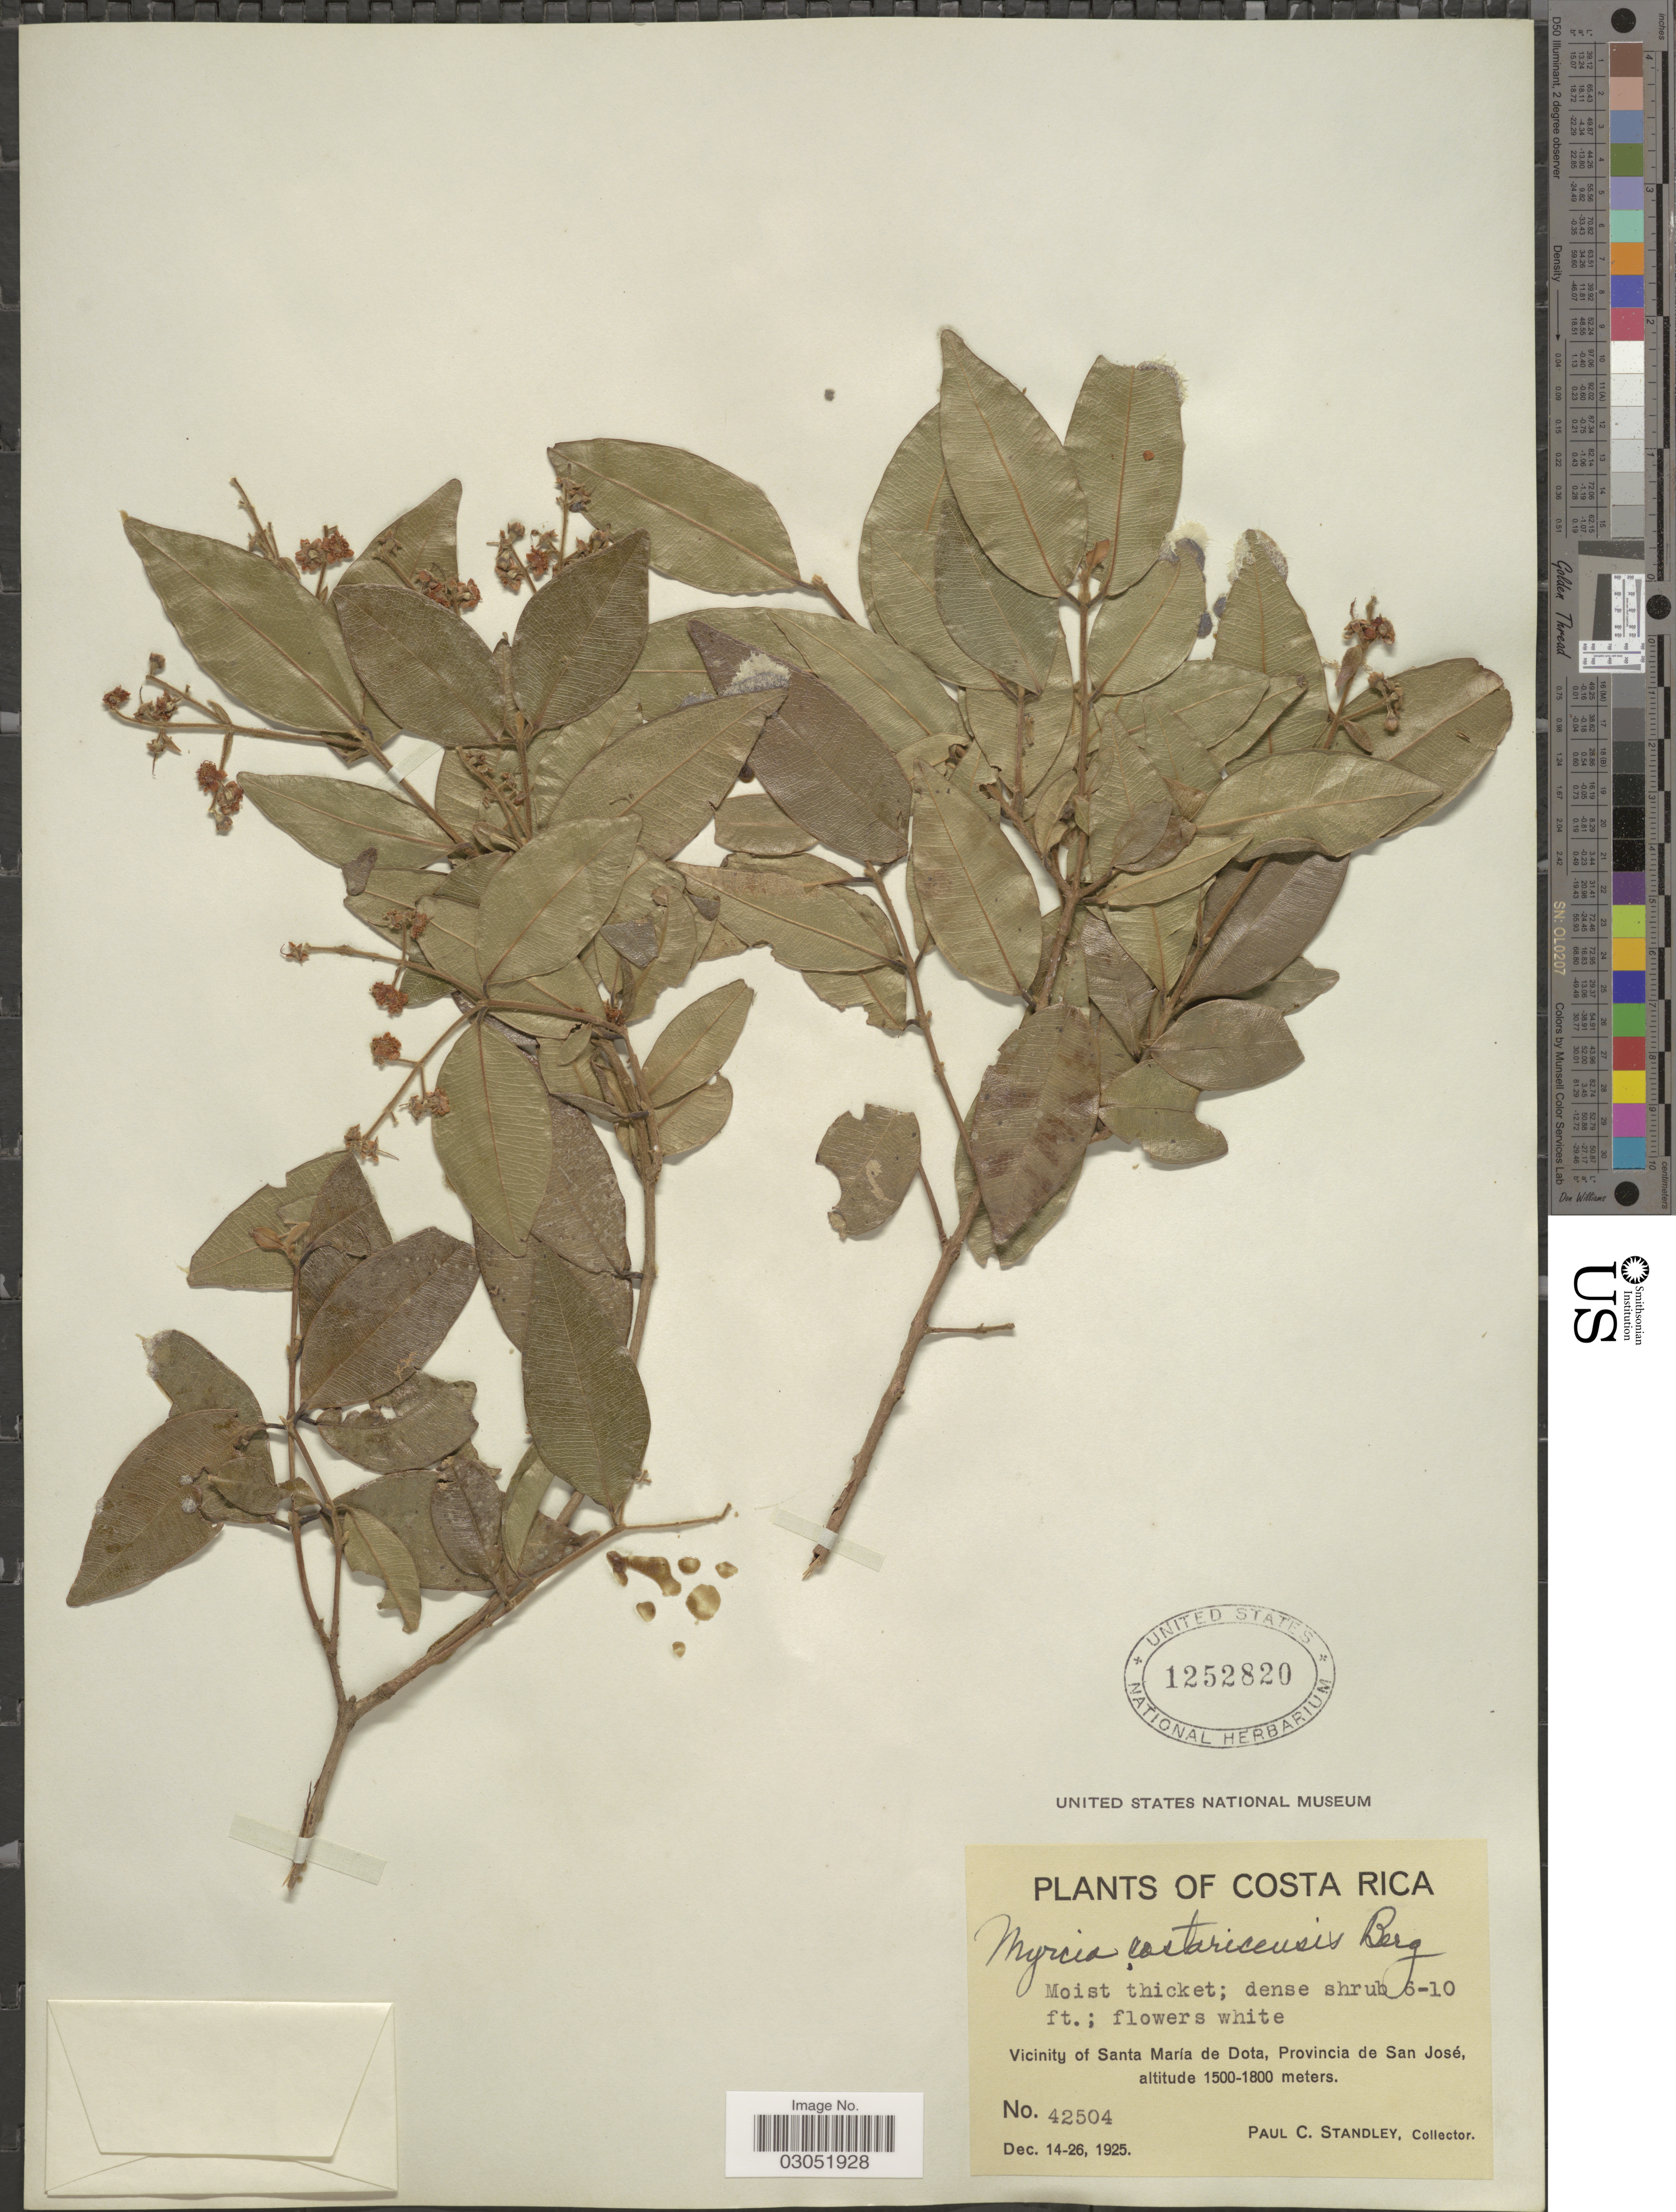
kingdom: Plantae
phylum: Tracheophyta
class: Magnoliopsida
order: Myrtales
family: Myrtaceae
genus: Myrcia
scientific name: Myrcia splendens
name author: (Sw.) DC.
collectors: P. C. Standley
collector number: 42504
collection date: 1925-12-14/1925-12-26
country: Costa Rica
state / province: San José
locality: Vicinity of San María de Dota.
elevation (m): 1500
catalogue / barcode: US 1252820